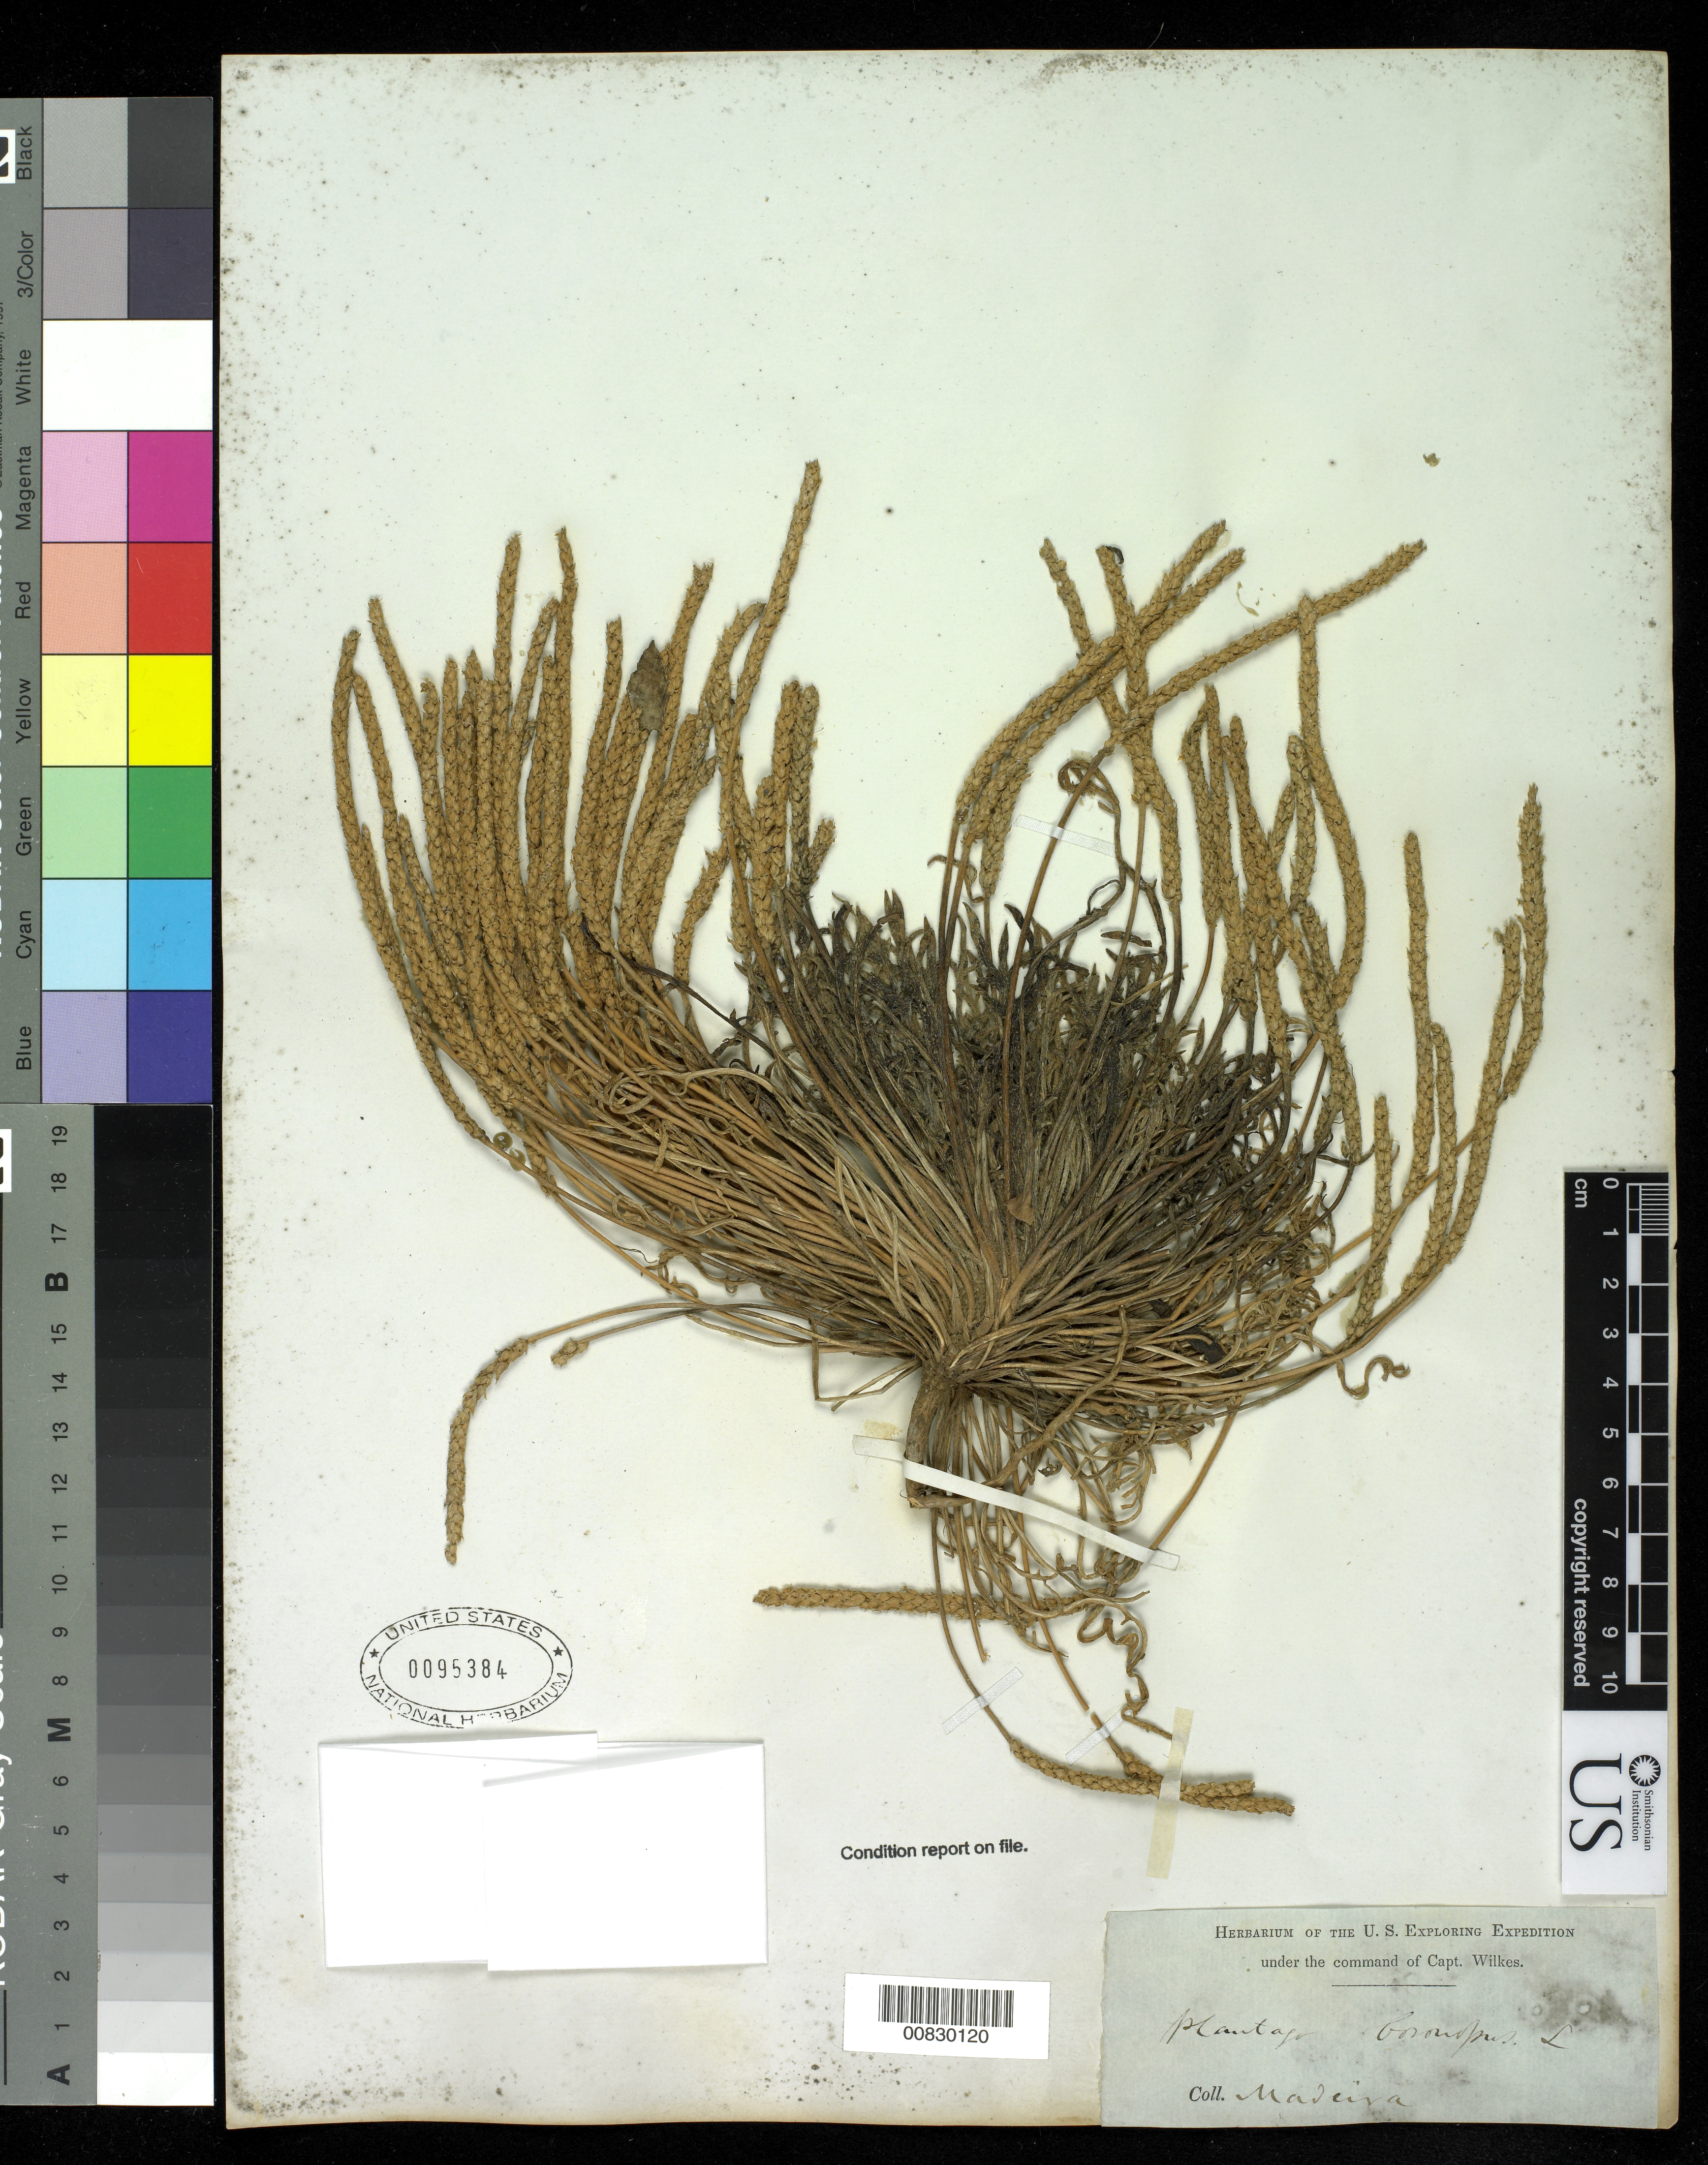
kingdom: Plantae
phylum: Tracheophyta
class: Magnoliopsida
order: Lamiales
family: Plantaginaceae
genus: Plantago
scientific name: Plantago coronopus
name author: L.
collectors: Wilkes Explor. Exped.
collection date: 1838/1842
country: Portugal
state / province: Madeira (Aut. Reg.)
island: Madeira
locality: Funchal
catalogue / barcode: US 95384